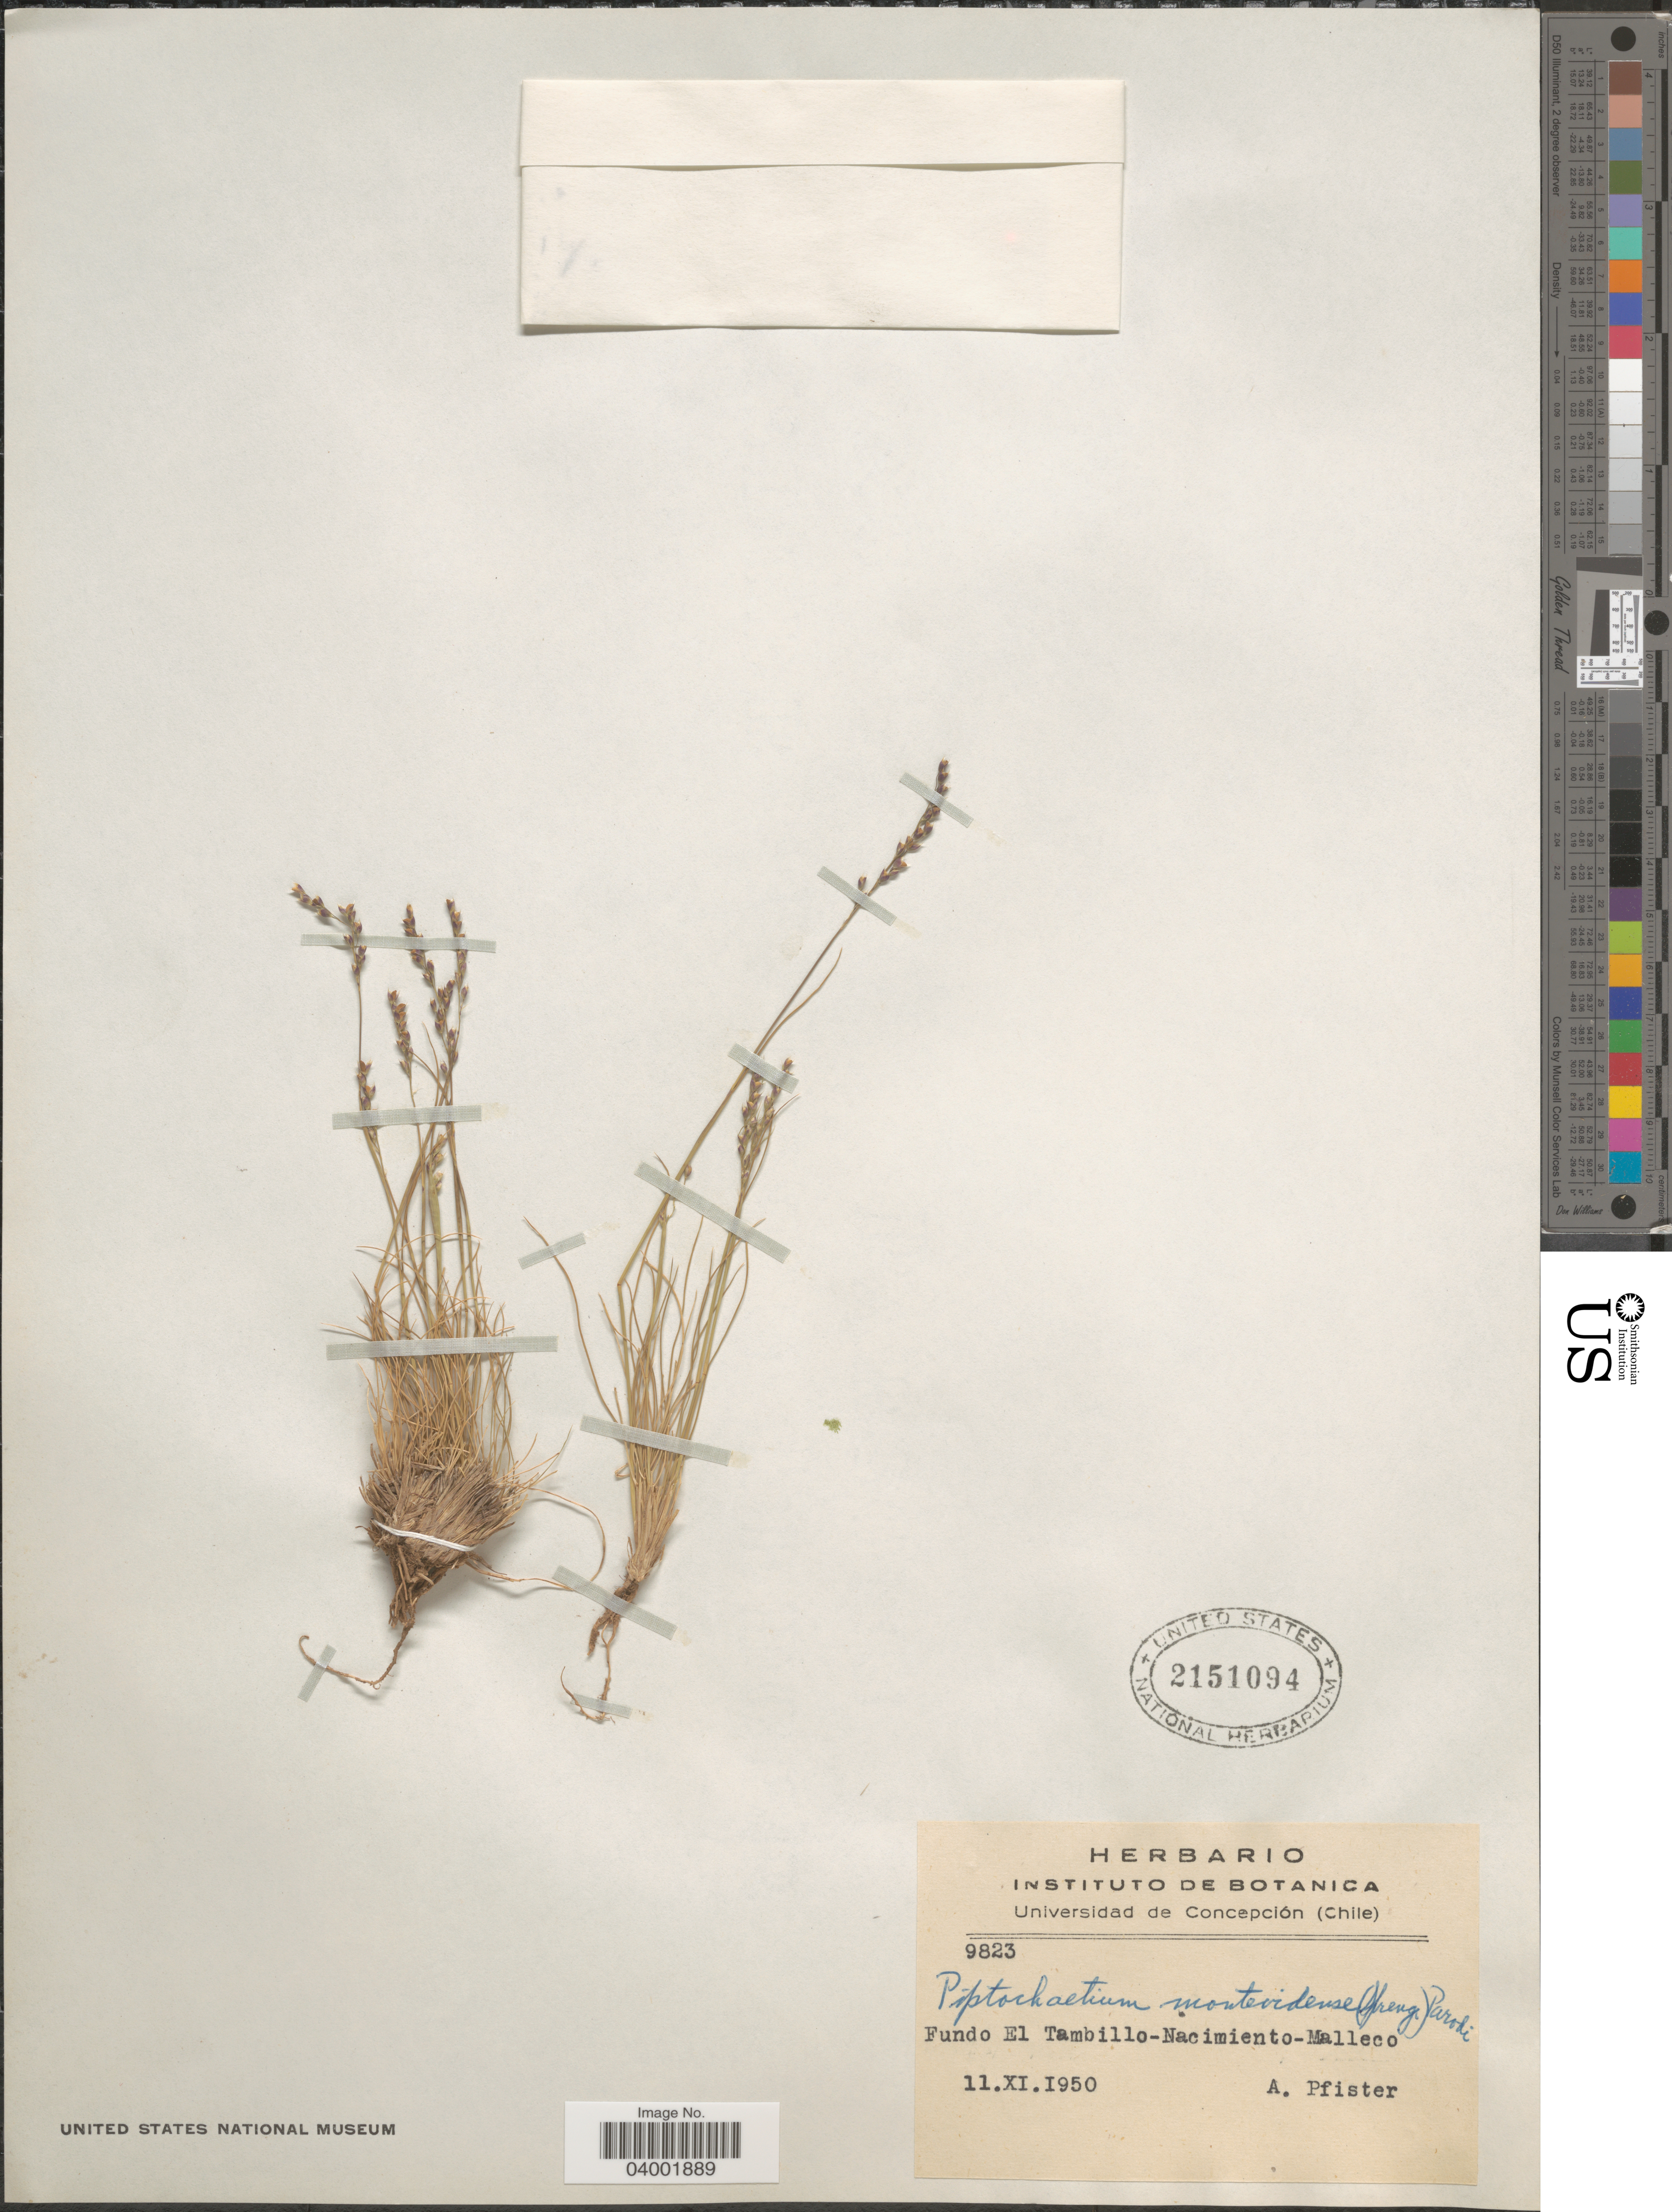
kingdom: Plantae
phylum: Tracheophyta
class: Liliopsida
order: Poales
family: Poaceae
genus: Piptochaetium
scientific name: Piptochaetium montevidense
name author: (Spreng.) Parodi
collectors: A. Pfister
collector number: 9823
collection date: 1950-11-11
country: Chile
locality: Fundo El Tambillo-Nacimiento-Malleco.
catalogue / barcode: US 2151094